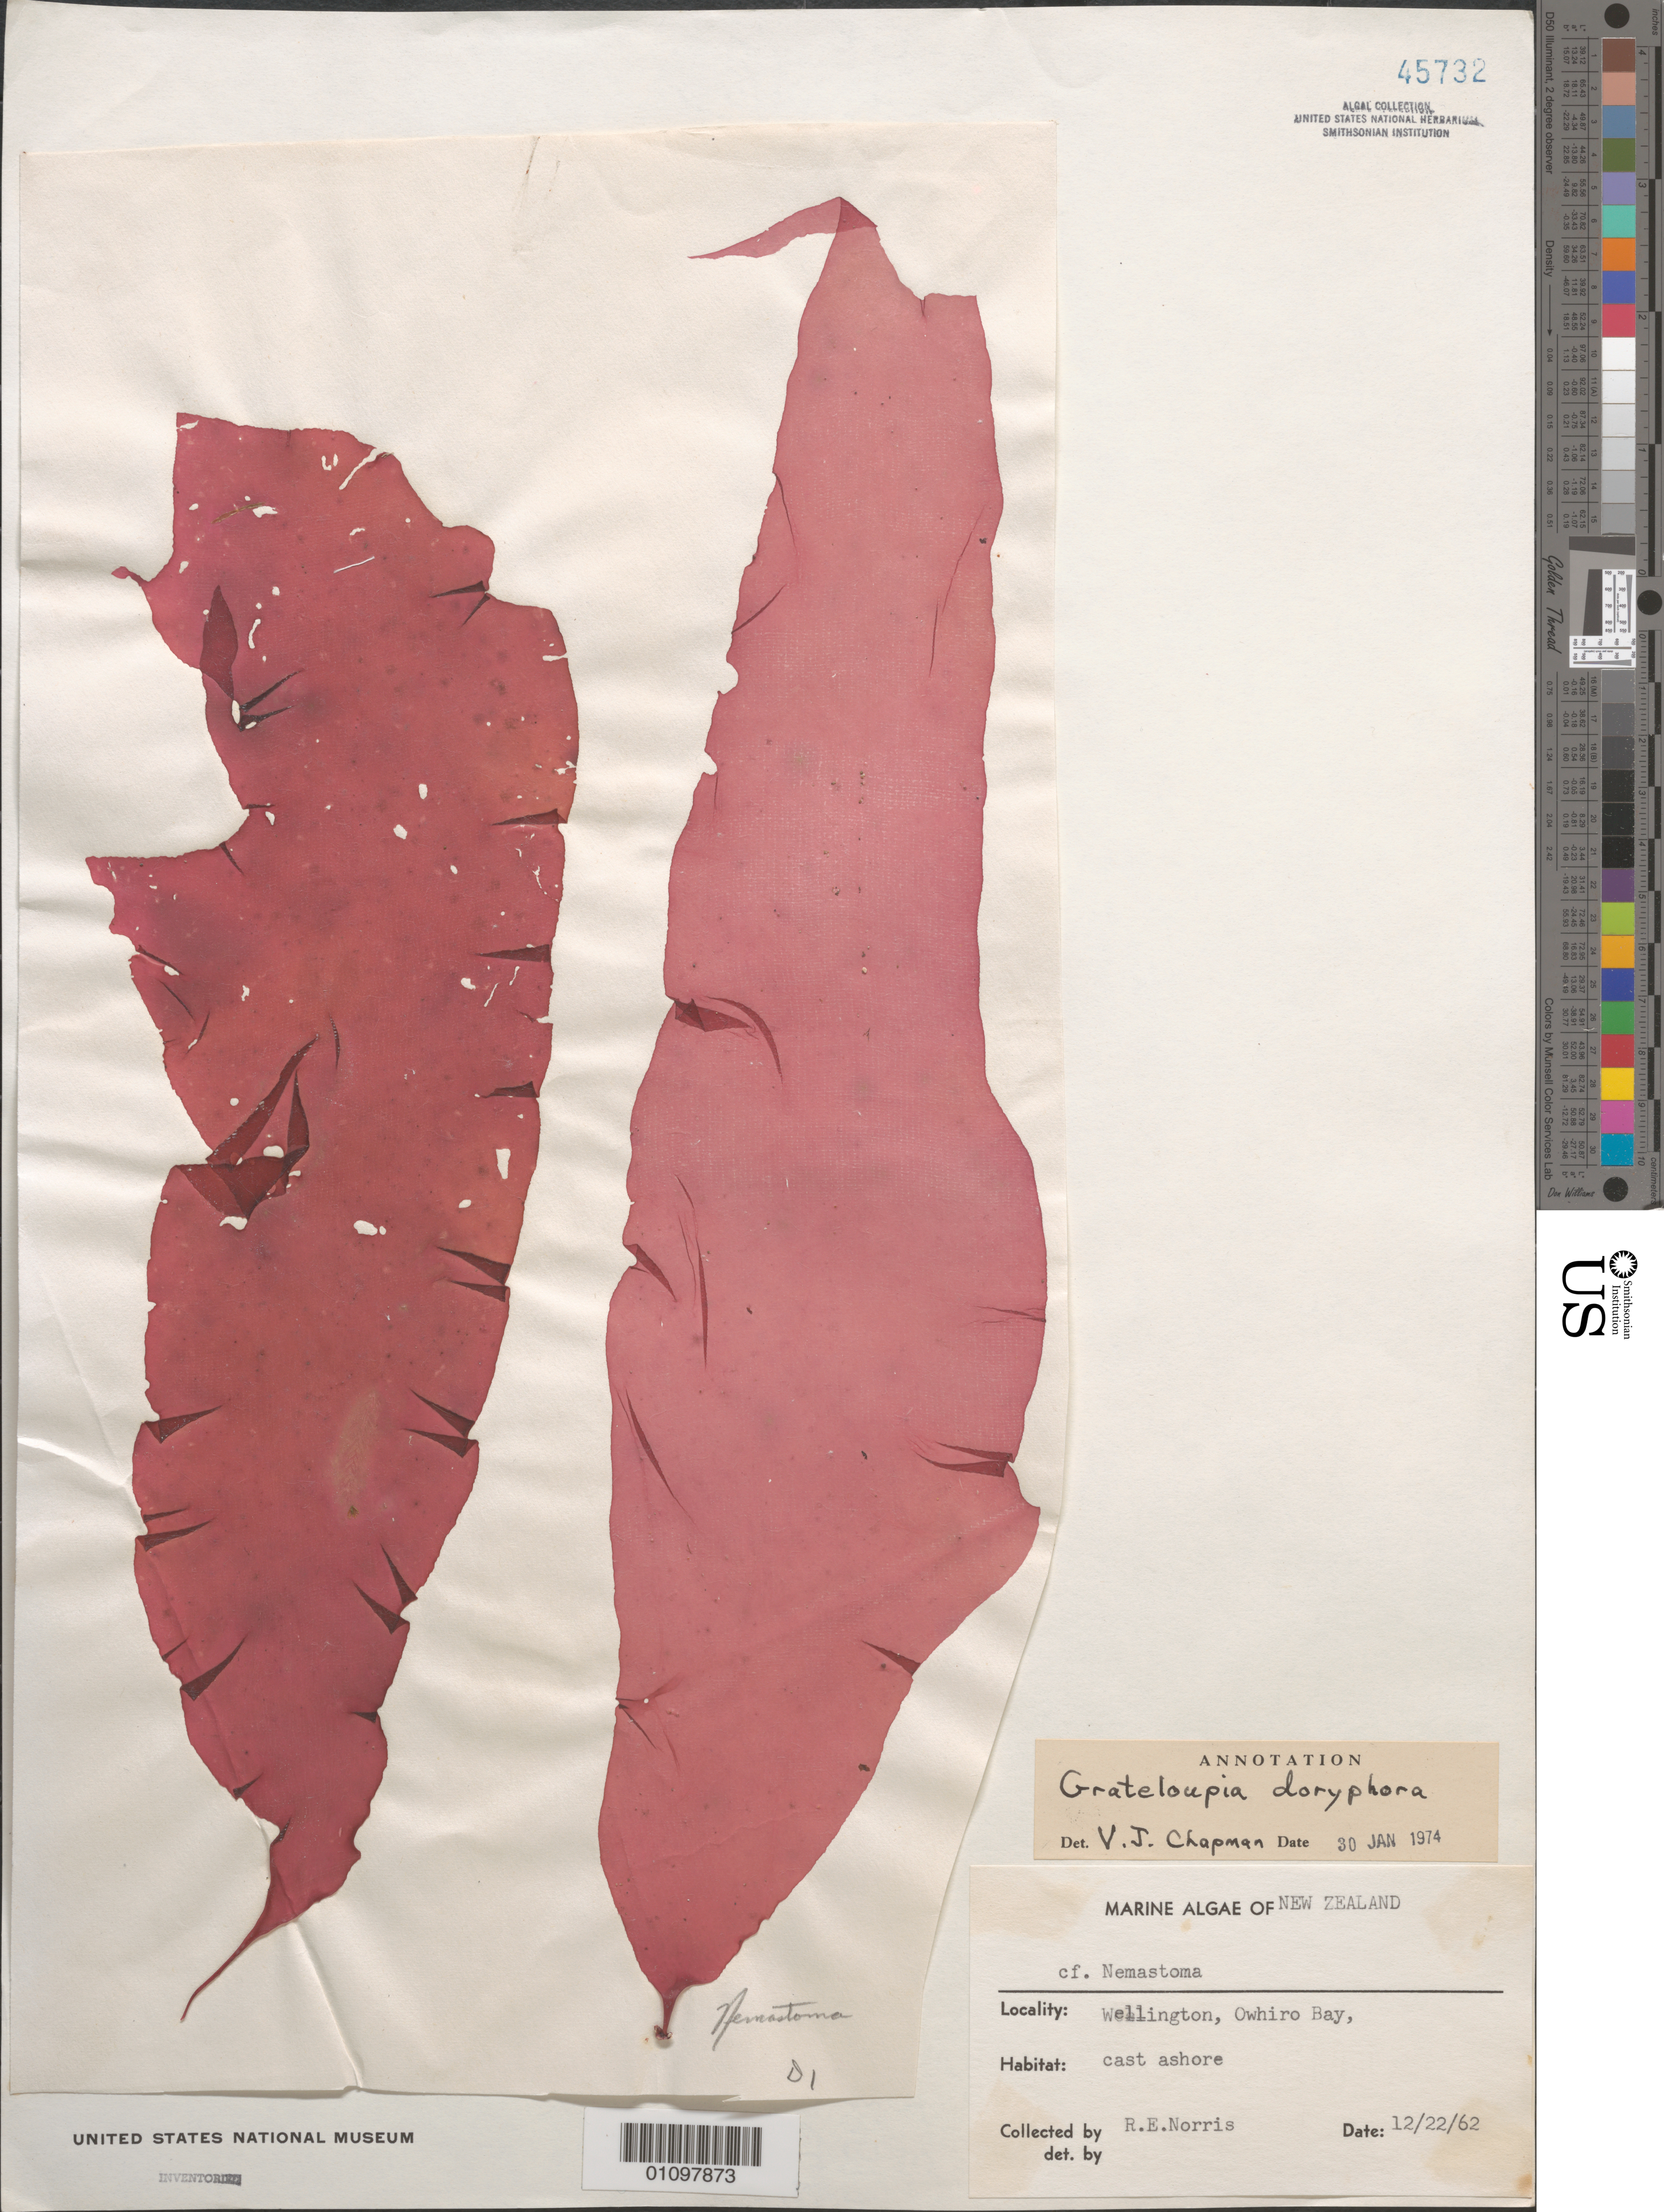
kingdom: Plantae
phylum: Rhodophyta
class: Florideophyceae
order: Halymeniales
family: Halymeniaceae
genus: Grateloupia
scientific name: Grateloupia doryphora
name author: (Mont.) Howe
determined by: Chapman, V. J.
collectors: R. E. Norris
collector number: D1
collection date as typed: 22 Dec 1962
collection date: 1962-12-22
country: New Zealand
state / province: Wellington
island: North Island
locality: Wellington, Owhiro Bay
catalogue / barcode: US 45732